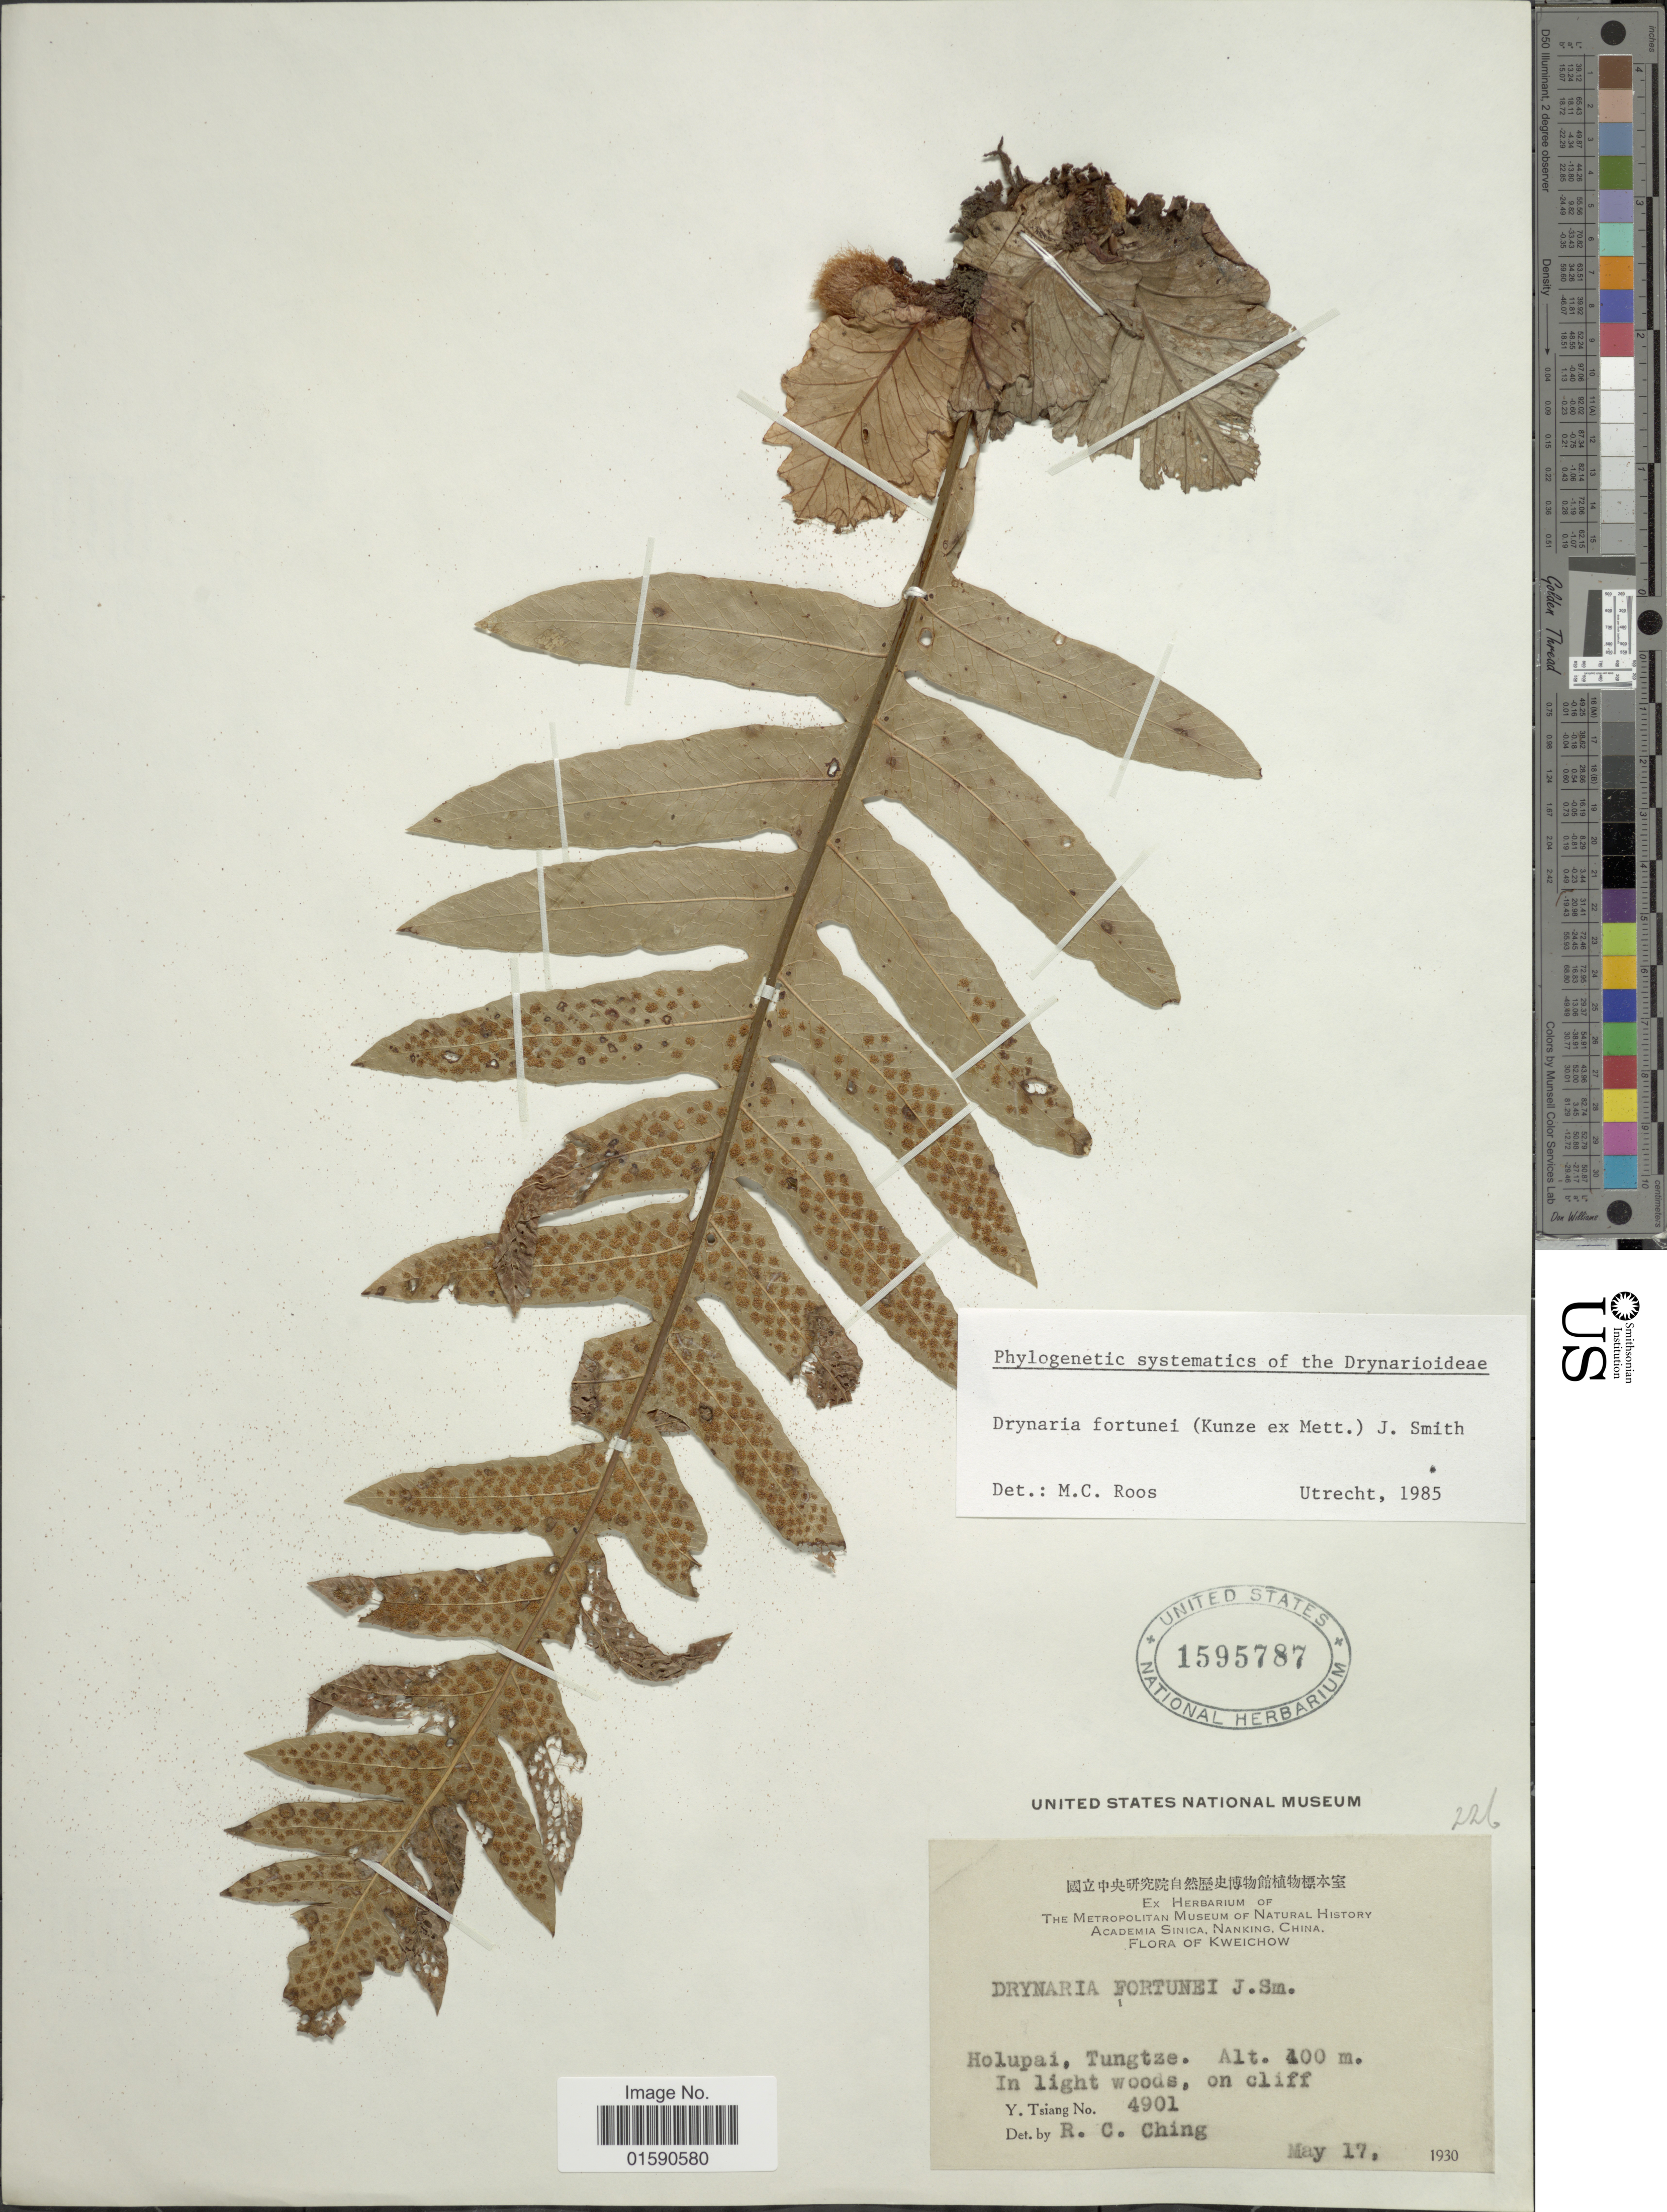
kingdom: Plantae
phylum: Tracheophyta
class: Polypodiopsida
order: Polypodiales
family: Polypodiaceae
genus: Drynaria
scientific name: Drynaria fortunei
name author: (Kunze ex Mett.) J. Sm.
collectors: Y. Tsiang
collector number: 4901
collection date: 1930-05-17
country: China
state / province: Guizhou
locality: Kweichow. Holupai, Tungtze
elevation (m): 100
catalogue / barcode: US 1595787